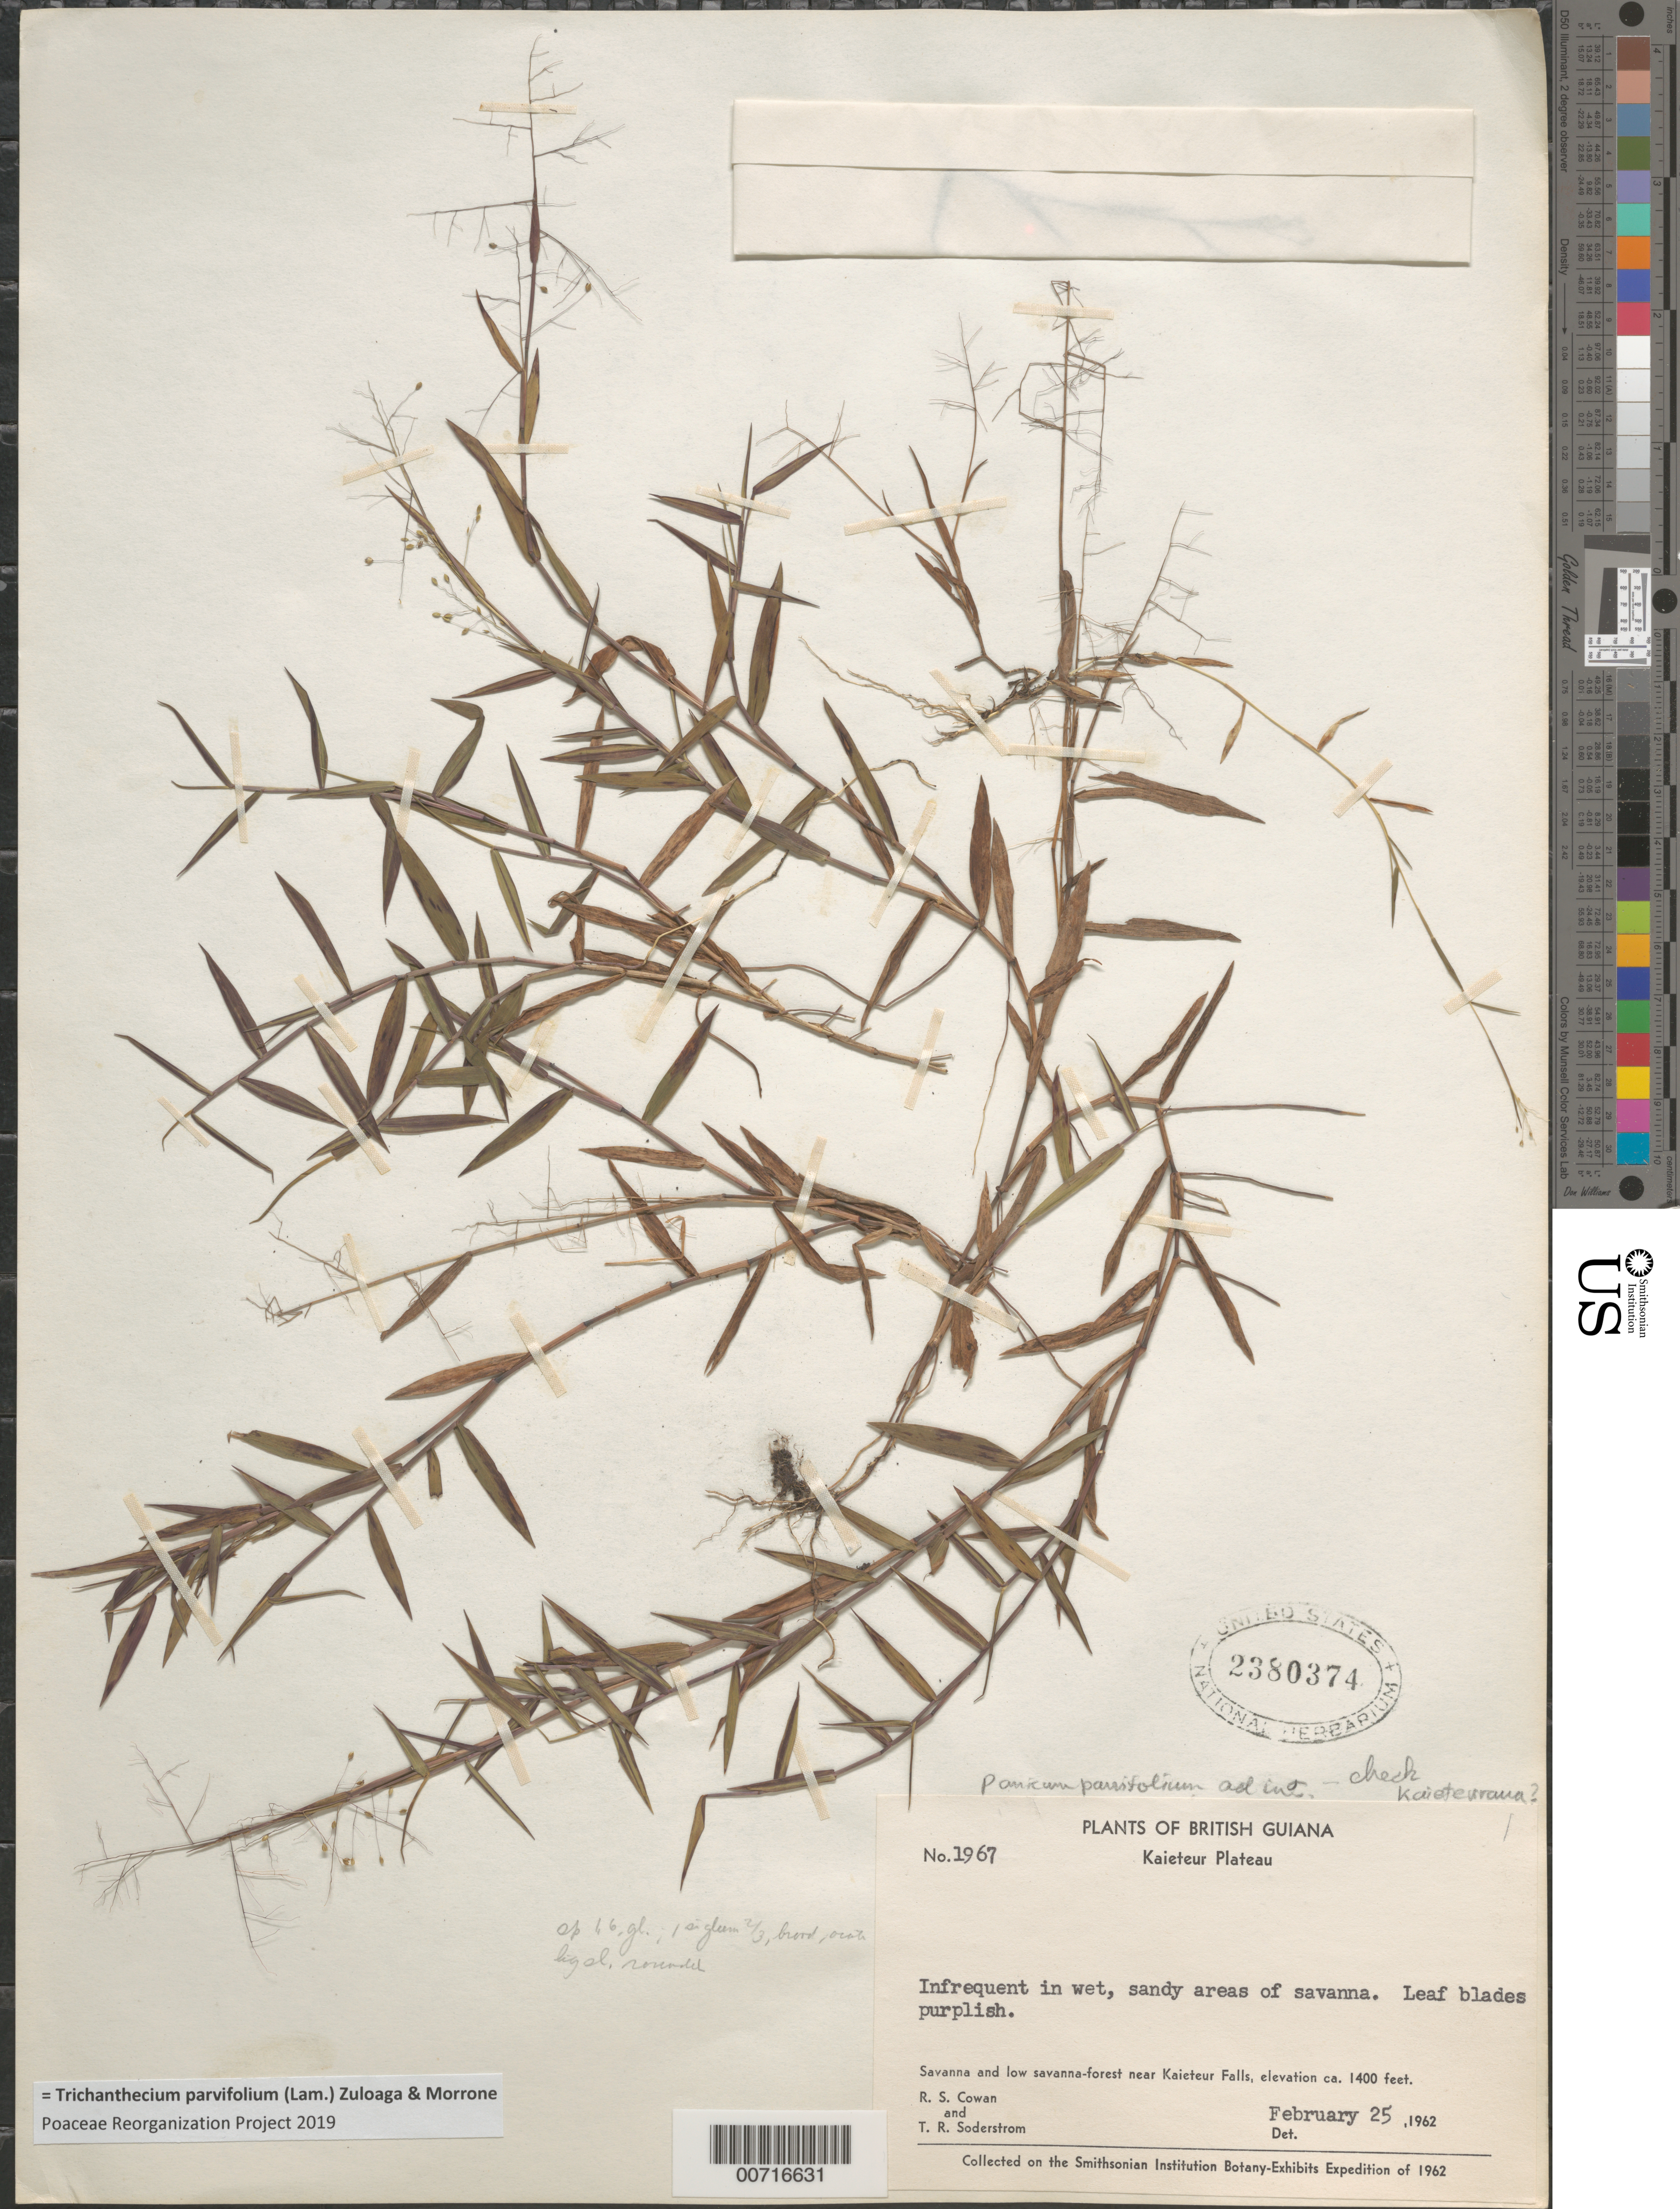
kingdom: Plantae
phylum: Tracheophyta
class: Liliopsida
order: Poales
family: Poaceae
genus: Trichanthecium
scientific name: Trichanthecium parvifolium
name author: (Lam.) Zuloaga & Morrone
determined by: Poaceae Reorganization Project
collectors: R. S. Cowan & T. R. Soderstrom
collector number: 1967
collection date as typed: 25-Feb-62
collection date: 1962-02-25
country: Guyana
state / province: Potaro-Siparuni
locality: Kaieteur Plateau, near Kaieteur Falls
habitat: Savanna and low savanna forest; in wet, sandy areas of savanna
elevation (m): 427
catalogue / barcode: US 2380374